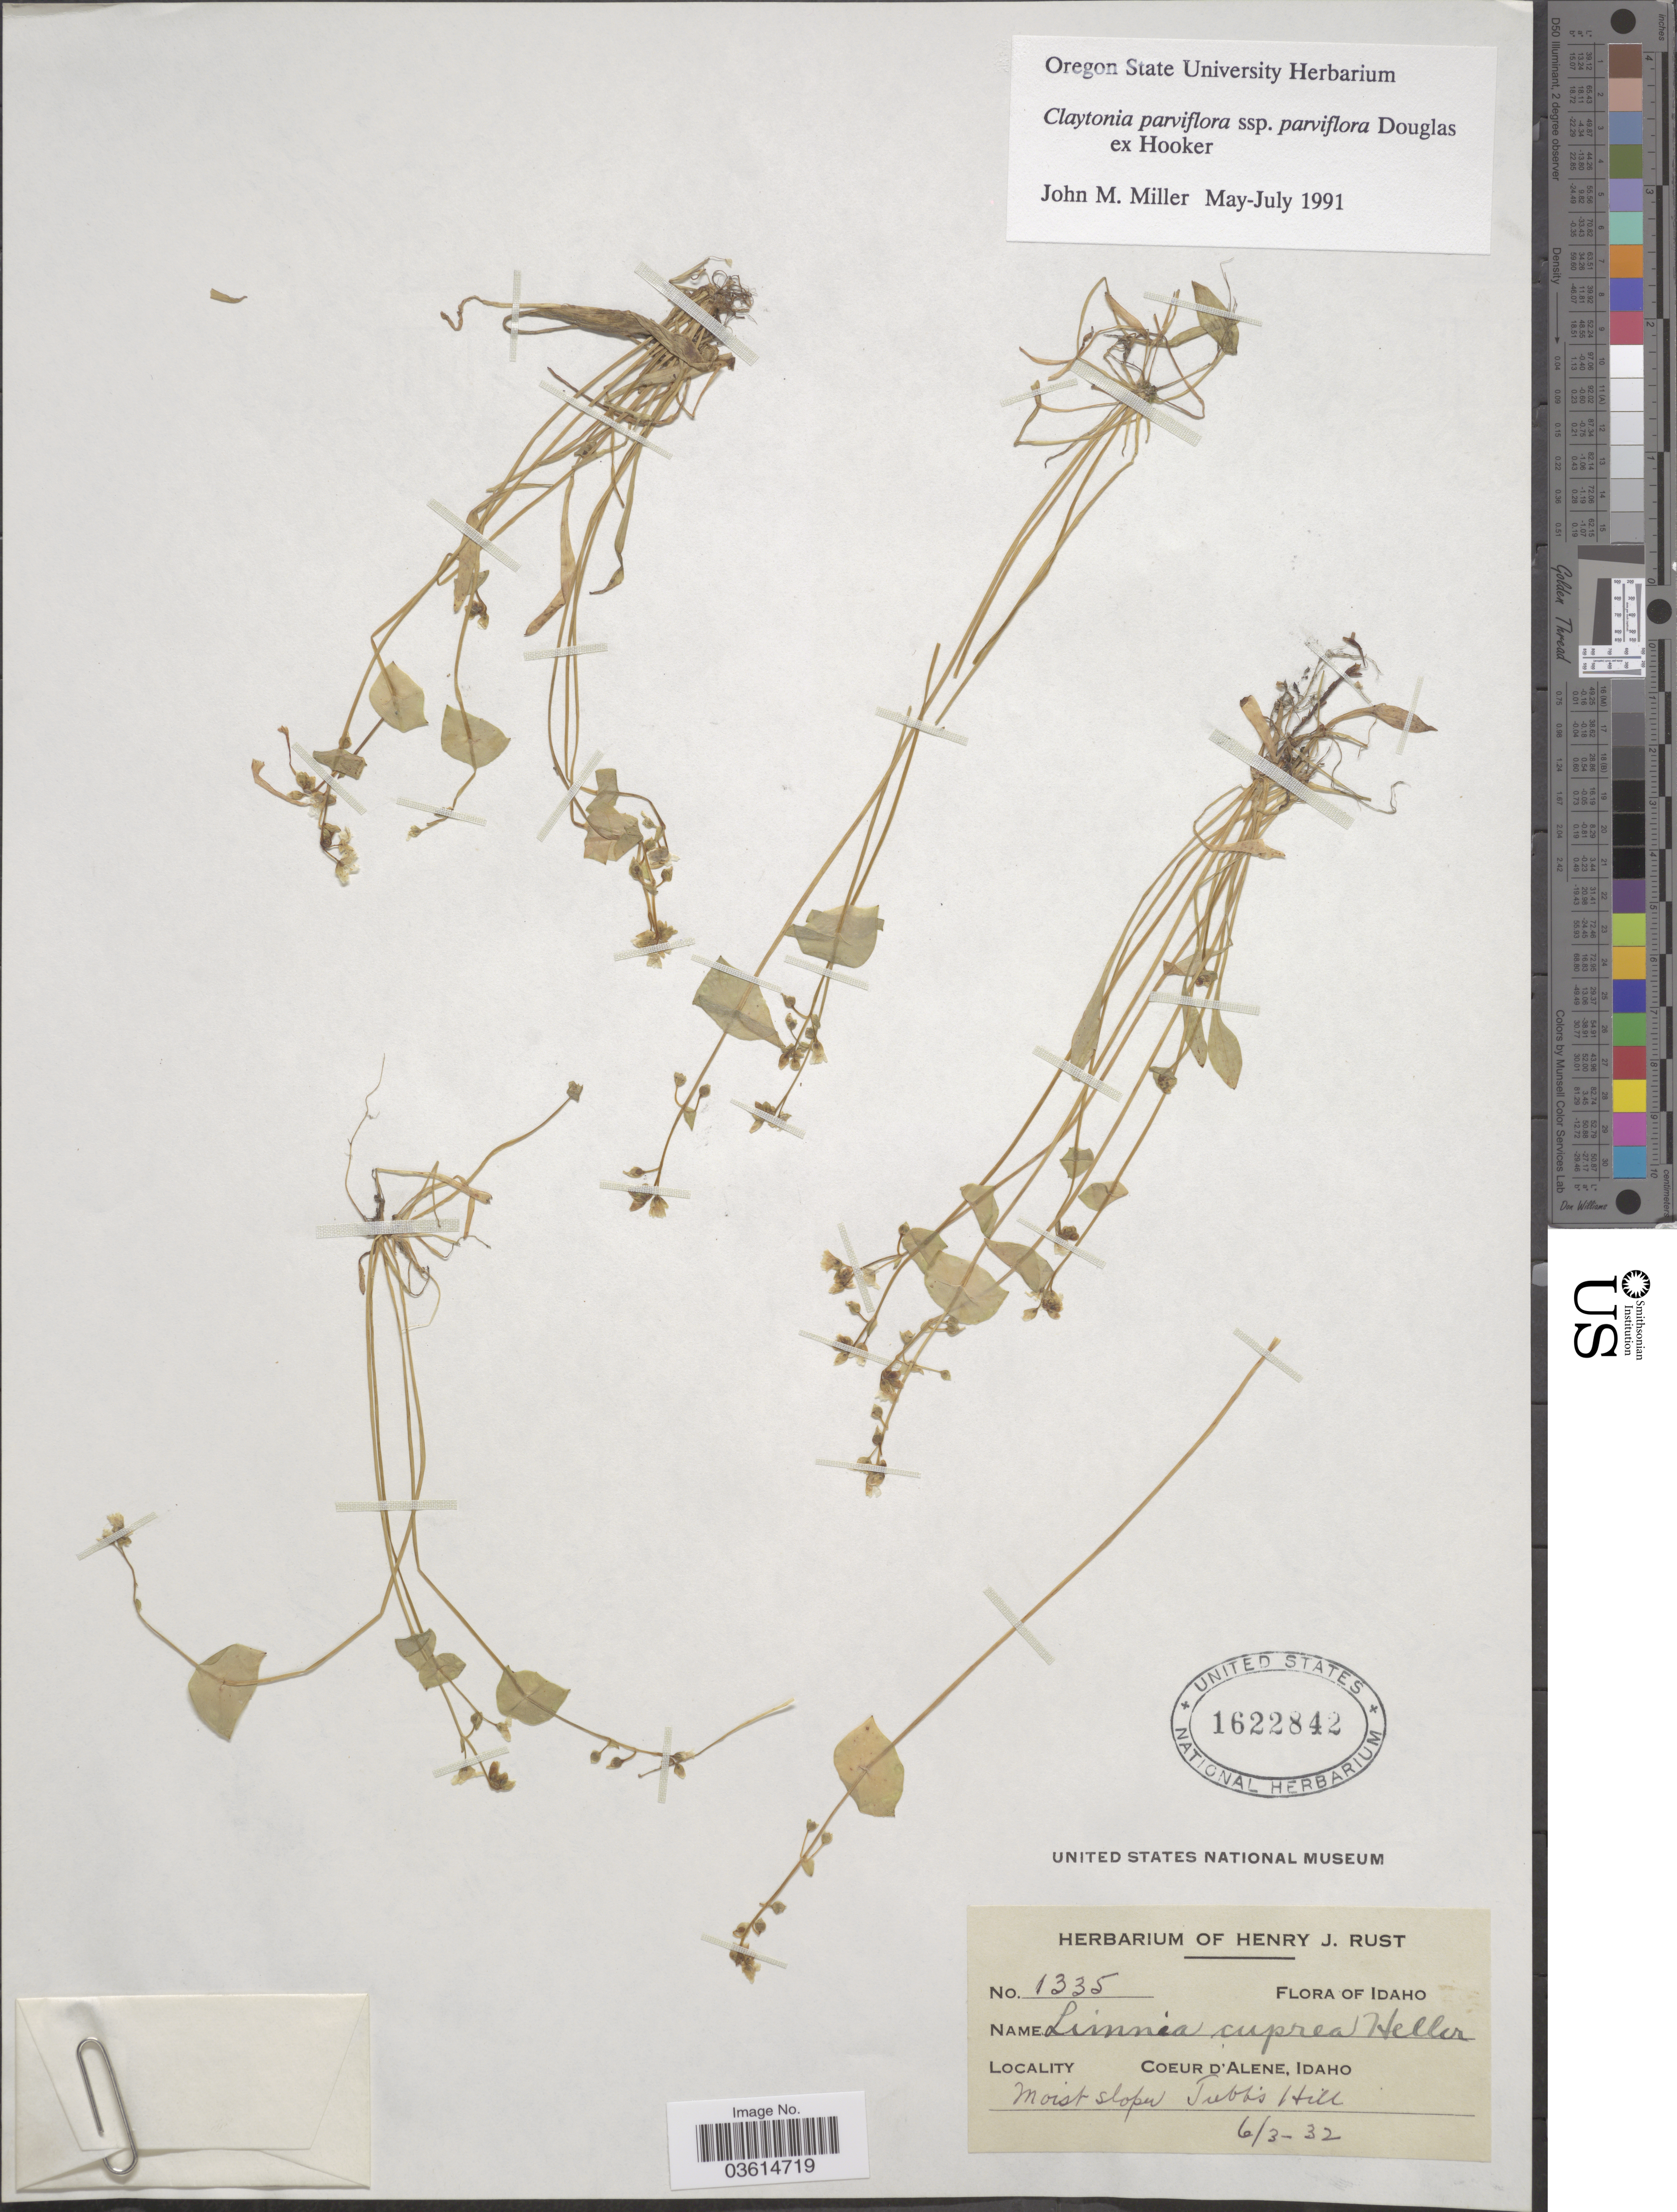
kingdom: Plantae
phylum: Tracheophyta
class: Magnoliopsida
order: Caryophyllales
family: Montiaceae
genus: Claytonia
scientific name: Claytonia parviflora subsp. parviflora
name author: Douglas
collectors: ex herb. Henry J. Rust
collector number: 1335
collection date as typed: Transcribed d/m/y: 3/6/32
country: United States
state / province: Idaho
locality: Coeur d'Alene. Moist slopes Tubb's Hill.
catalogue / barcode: US 1622842